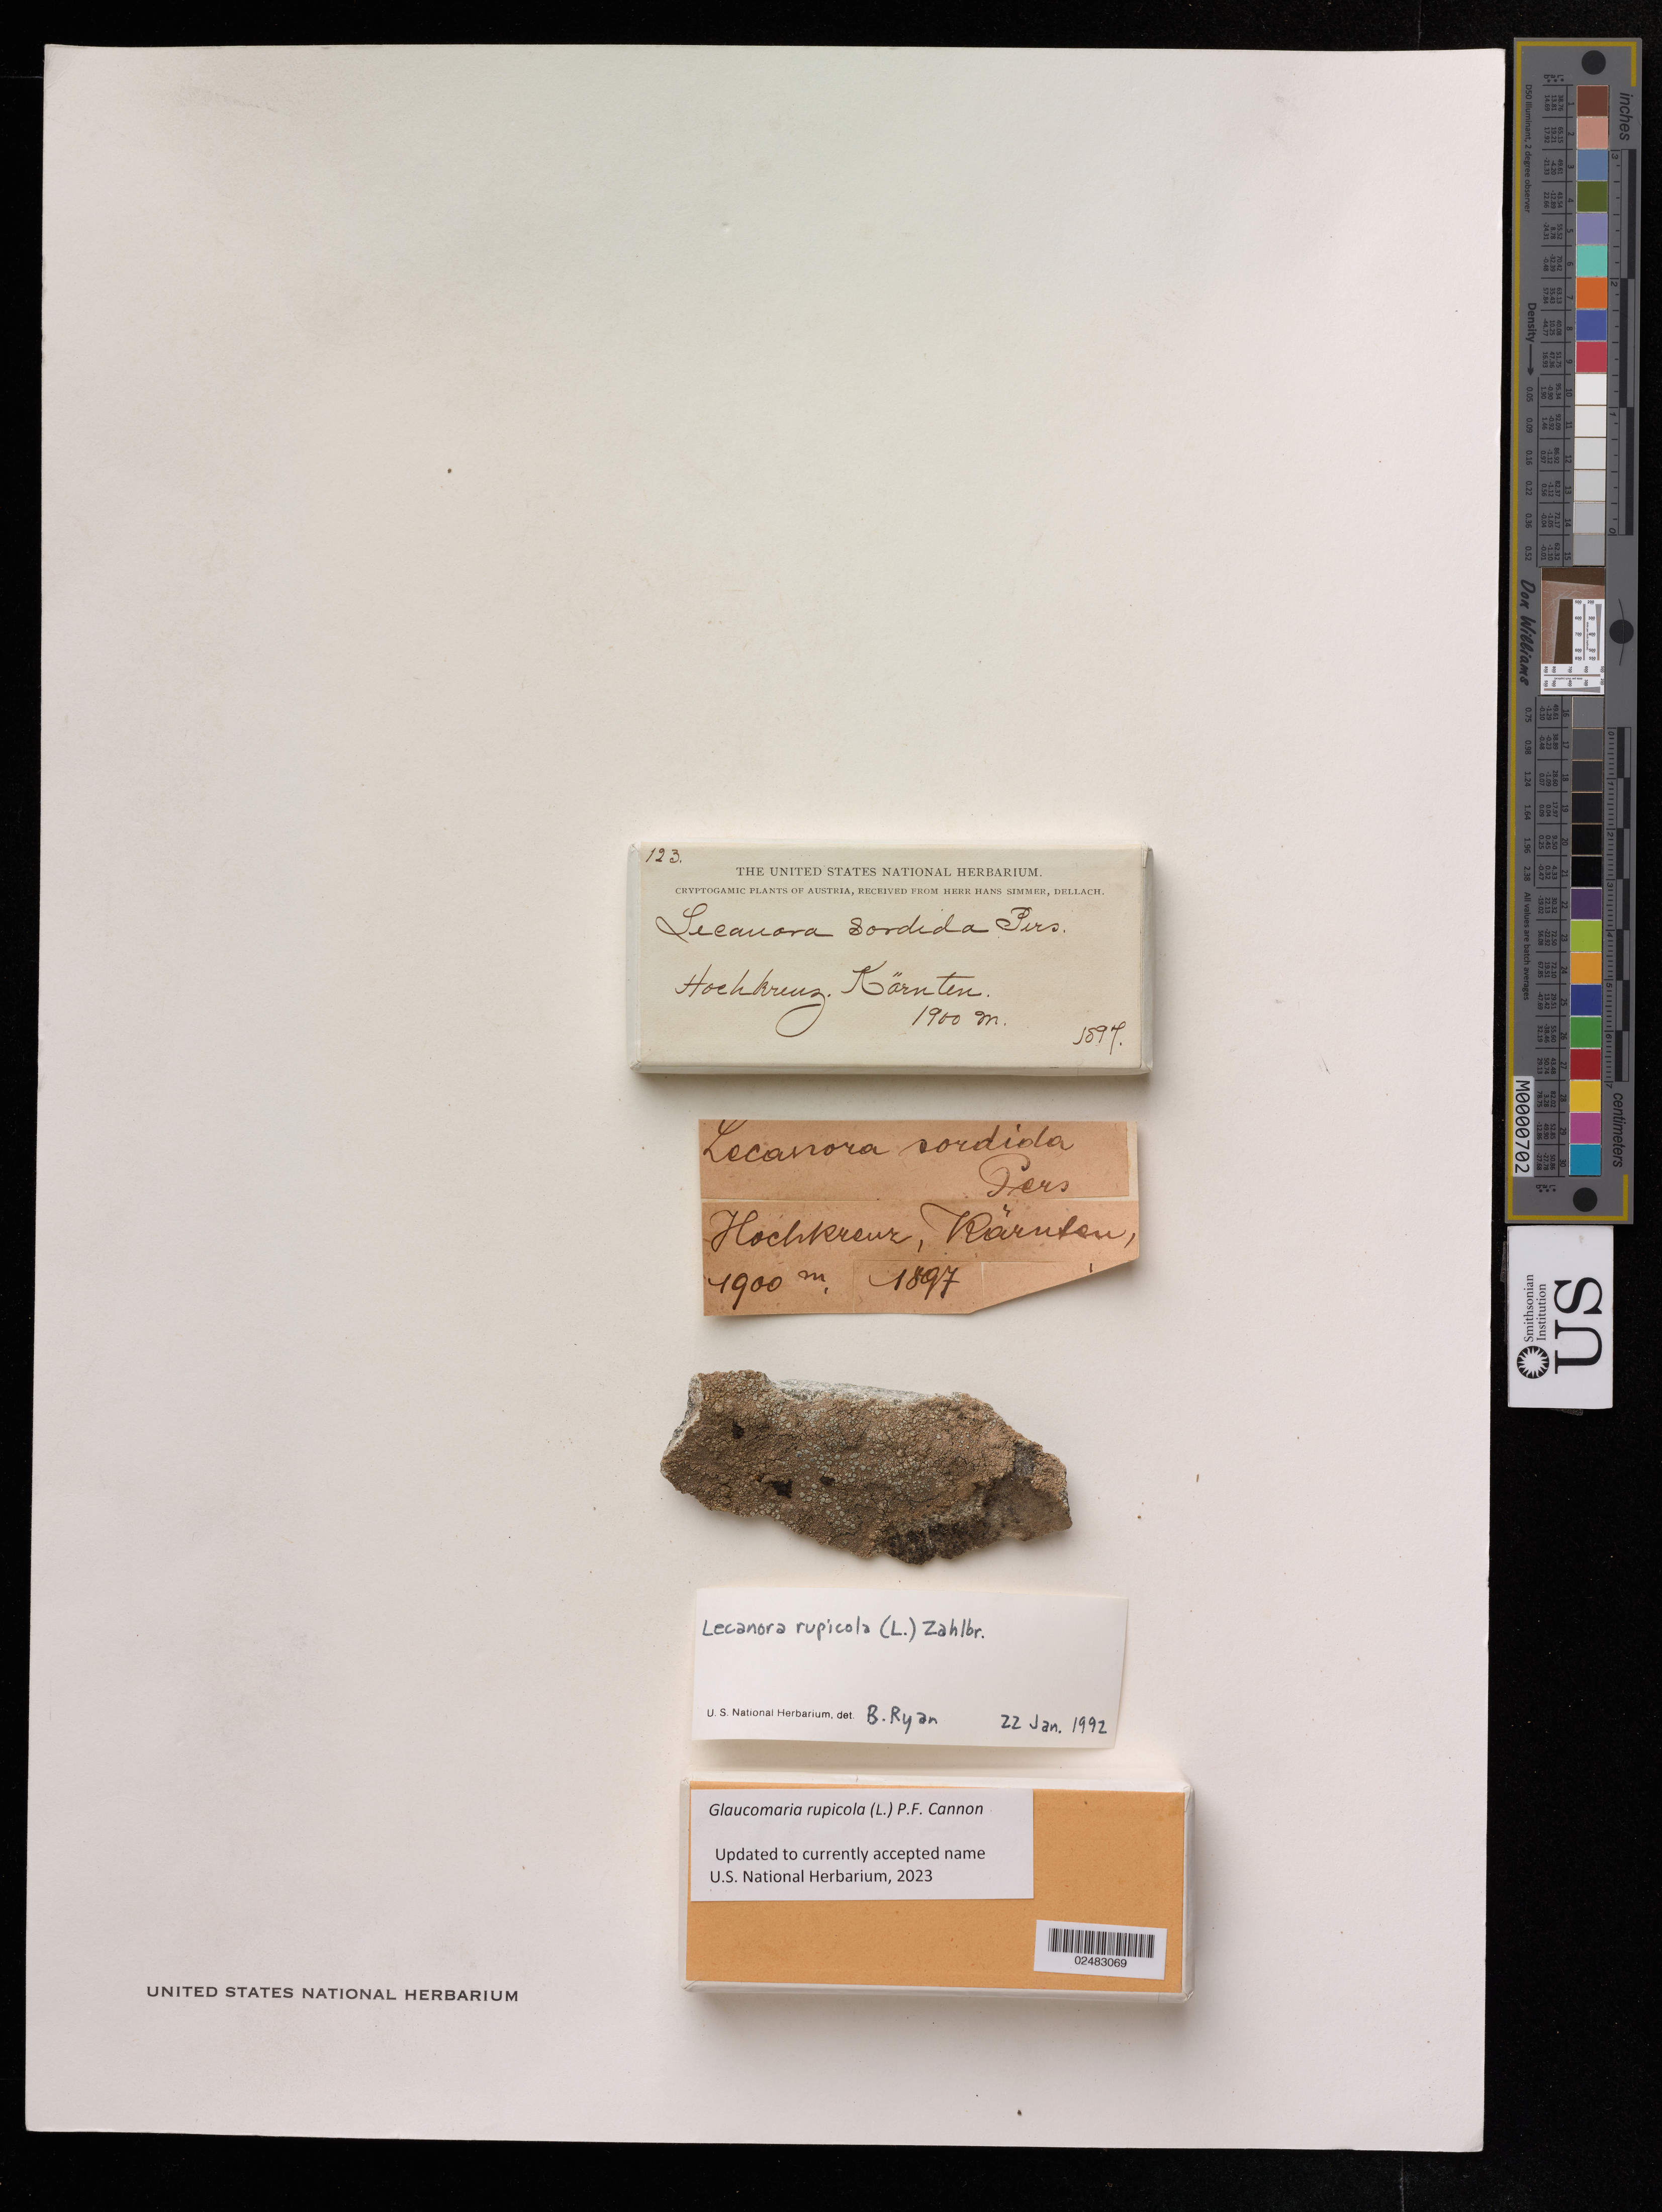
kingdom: Fungi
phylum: Ascomycota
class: Lecanoromycetes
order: Lecanorales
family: Lecanoraceae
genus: Glaucomaria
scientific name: Glaucomaria rupicola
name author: (L.) P.F. Cannon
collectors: Ex herb. Hans Simmer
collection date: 1897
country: Austria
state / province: Karnten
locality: Hochkreuz.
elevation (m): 1900